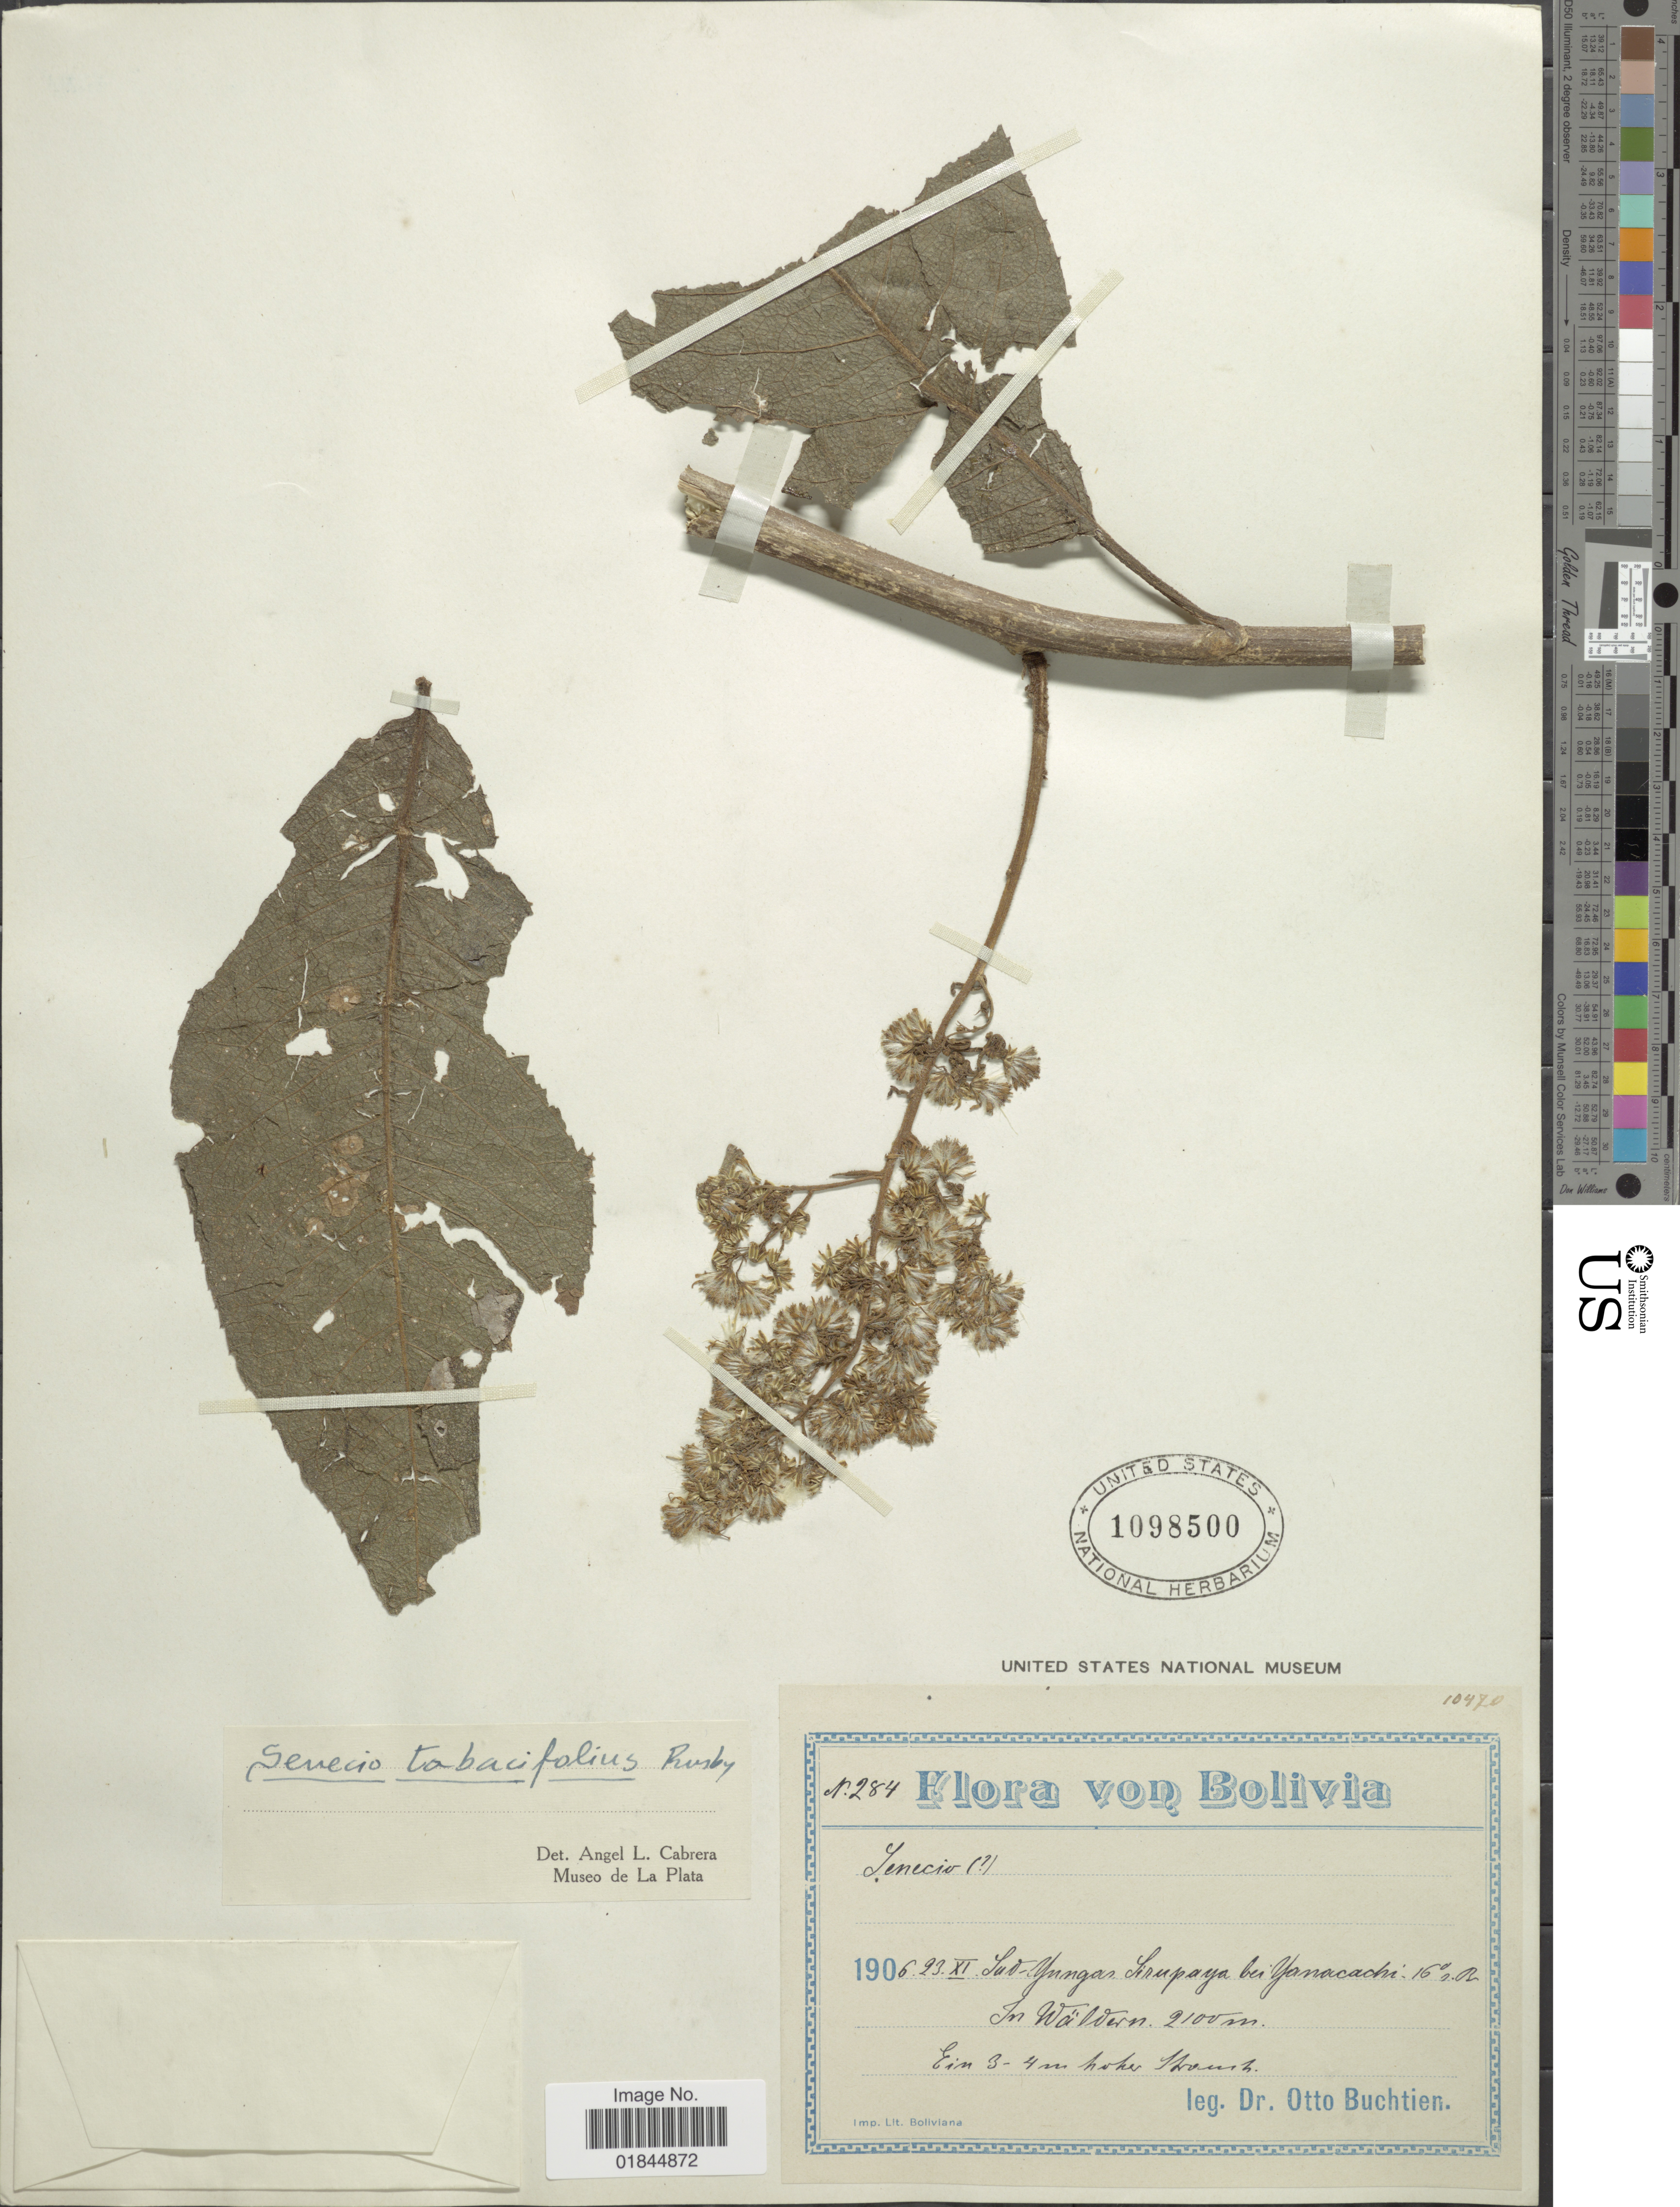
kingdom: Plantae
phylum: Tracheophyta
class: Magnoliopsida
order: Asterales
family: Asteraceae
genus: Pentacalia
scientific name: Pentacalia sp.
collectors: O. Buchtien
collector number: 284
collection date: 1906-11-23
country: Bolivia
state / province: La Paz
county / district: Sud Yungas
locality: Yanacachi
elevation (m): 2100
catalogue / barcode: US 1098500